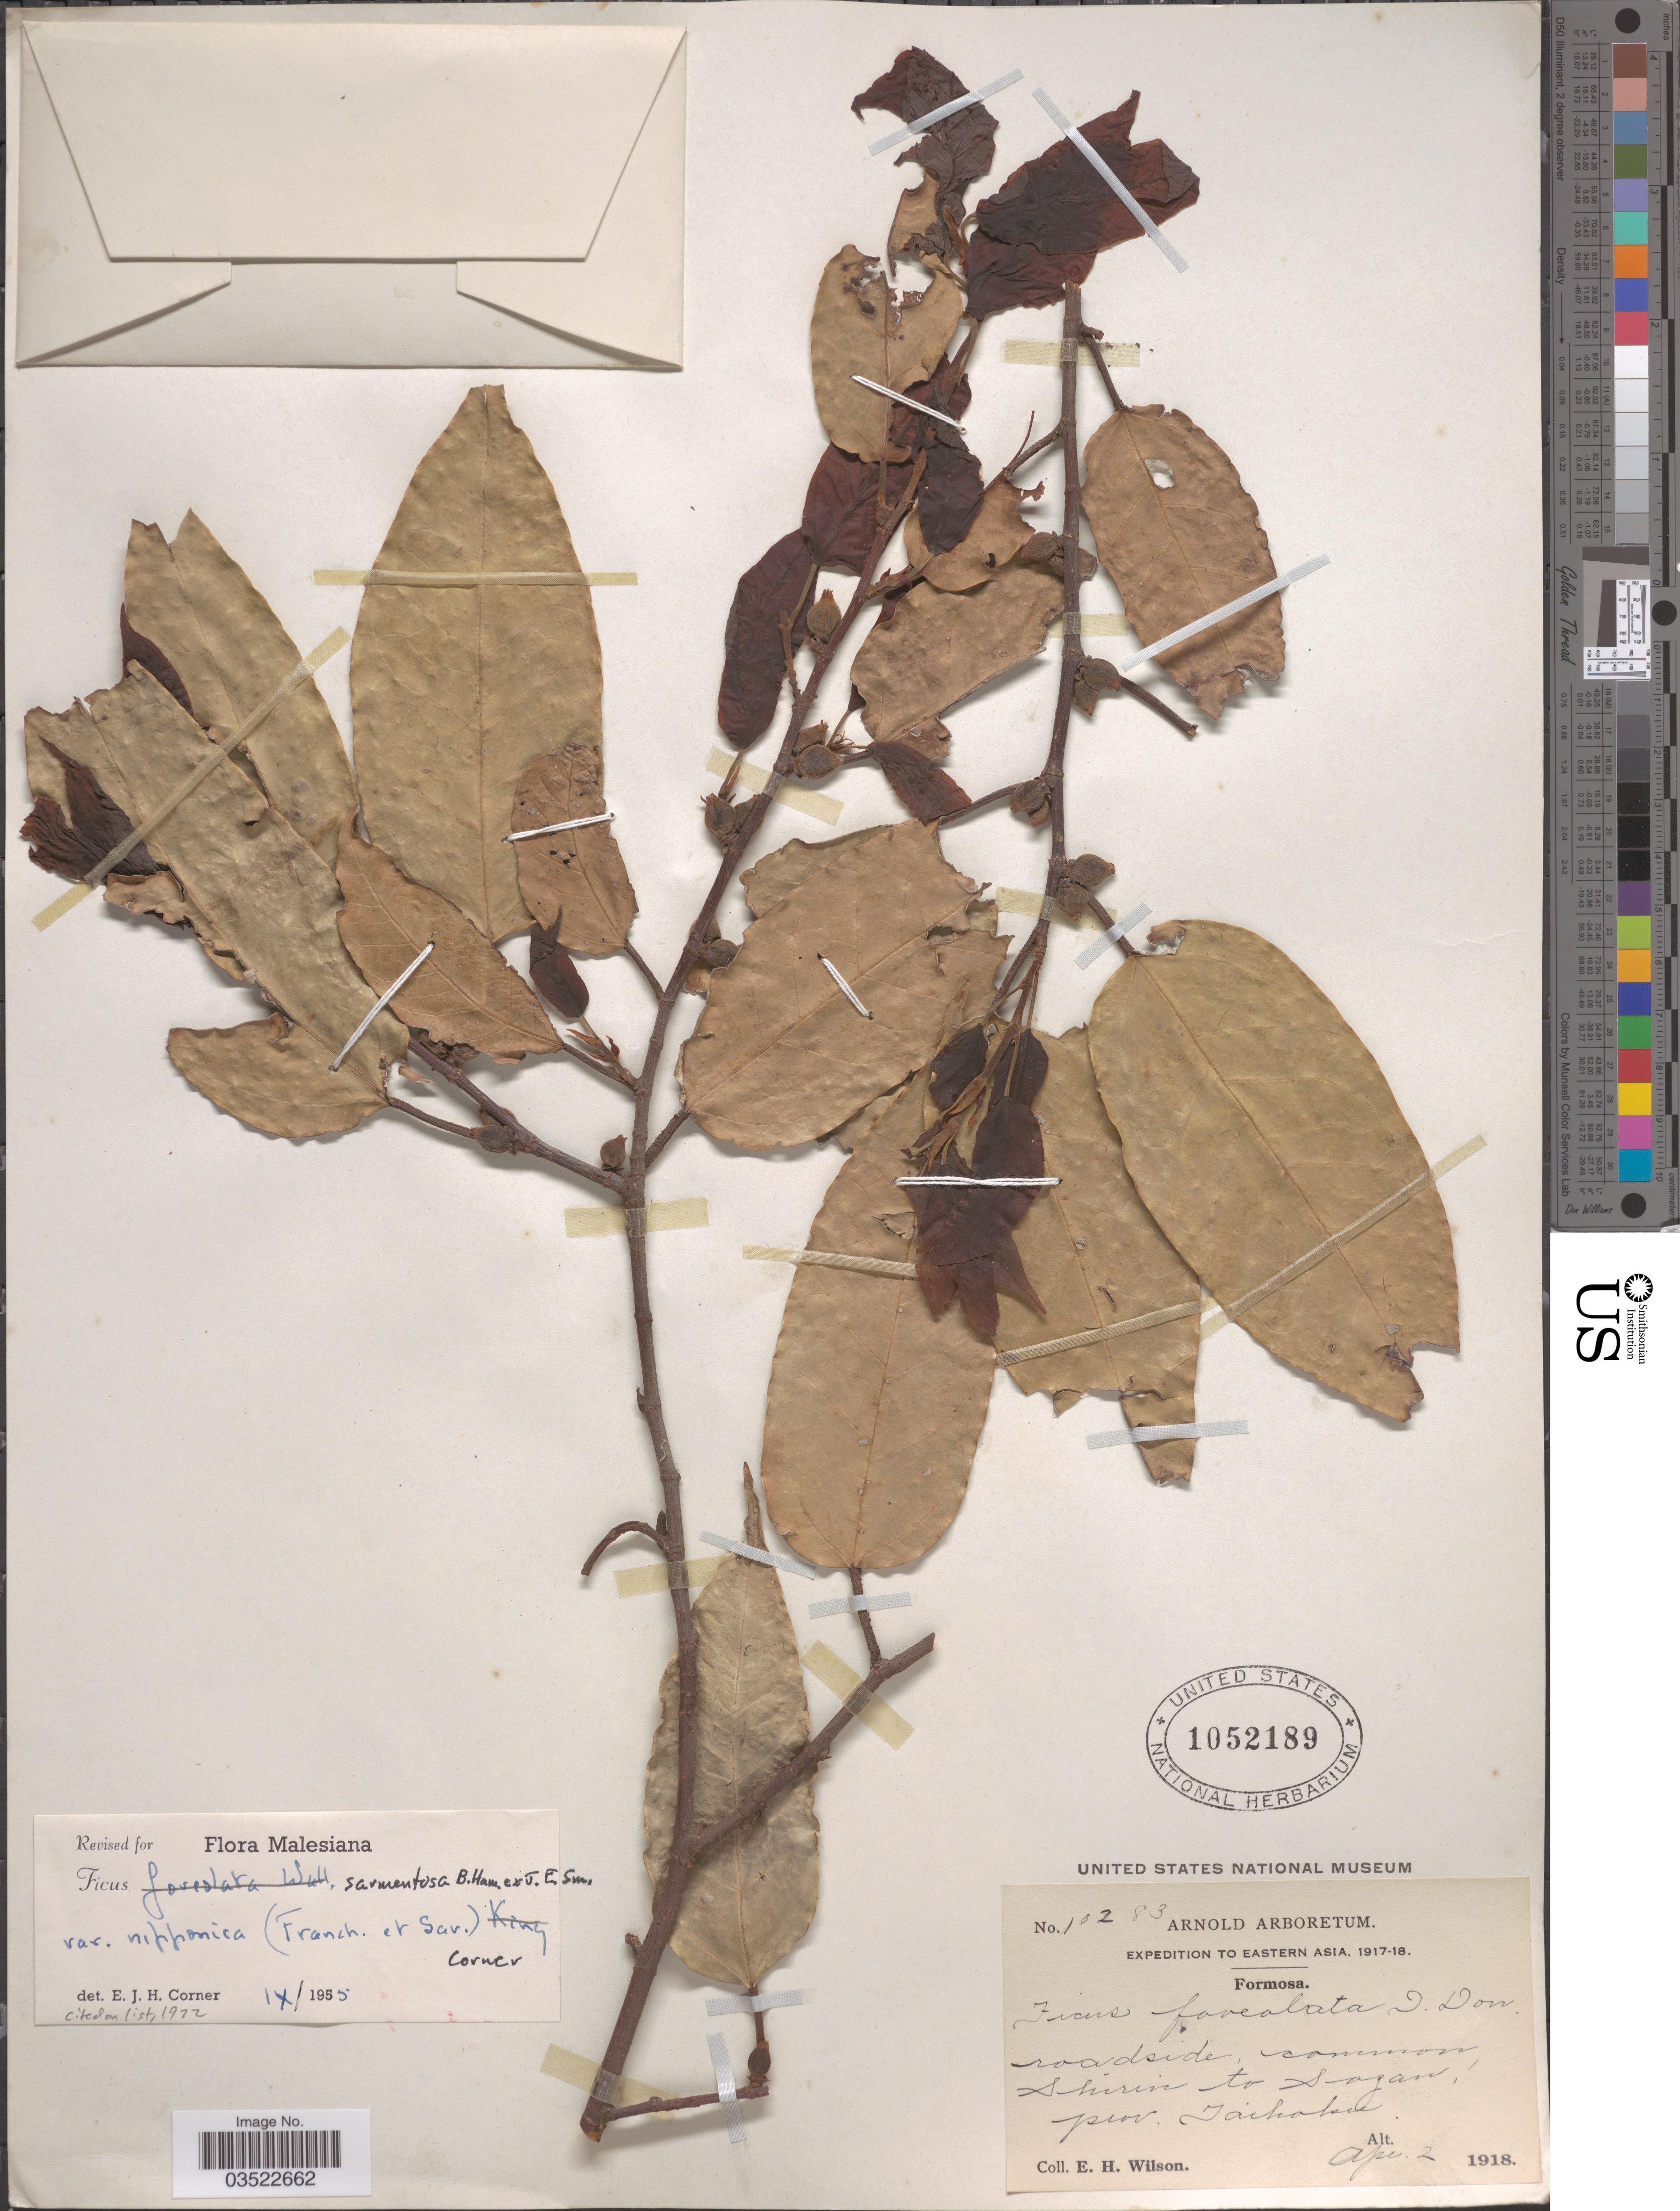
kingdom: Plantae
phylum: Tracheophyta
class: Magnoliopsida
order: Rosales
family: Moraceae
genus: Ficus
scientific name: Ficus sarmentosa var. nipponica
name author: (Franch. & Sav.) Corner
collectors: E. Wilson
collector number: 10283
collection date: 1918-04-02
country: Taiwan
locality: Expedition to Eastern Asia, 1917-18. Formosa. Roadside, common, Shirin to Sagan, prov. Taihoku.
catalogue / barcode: US 1052189